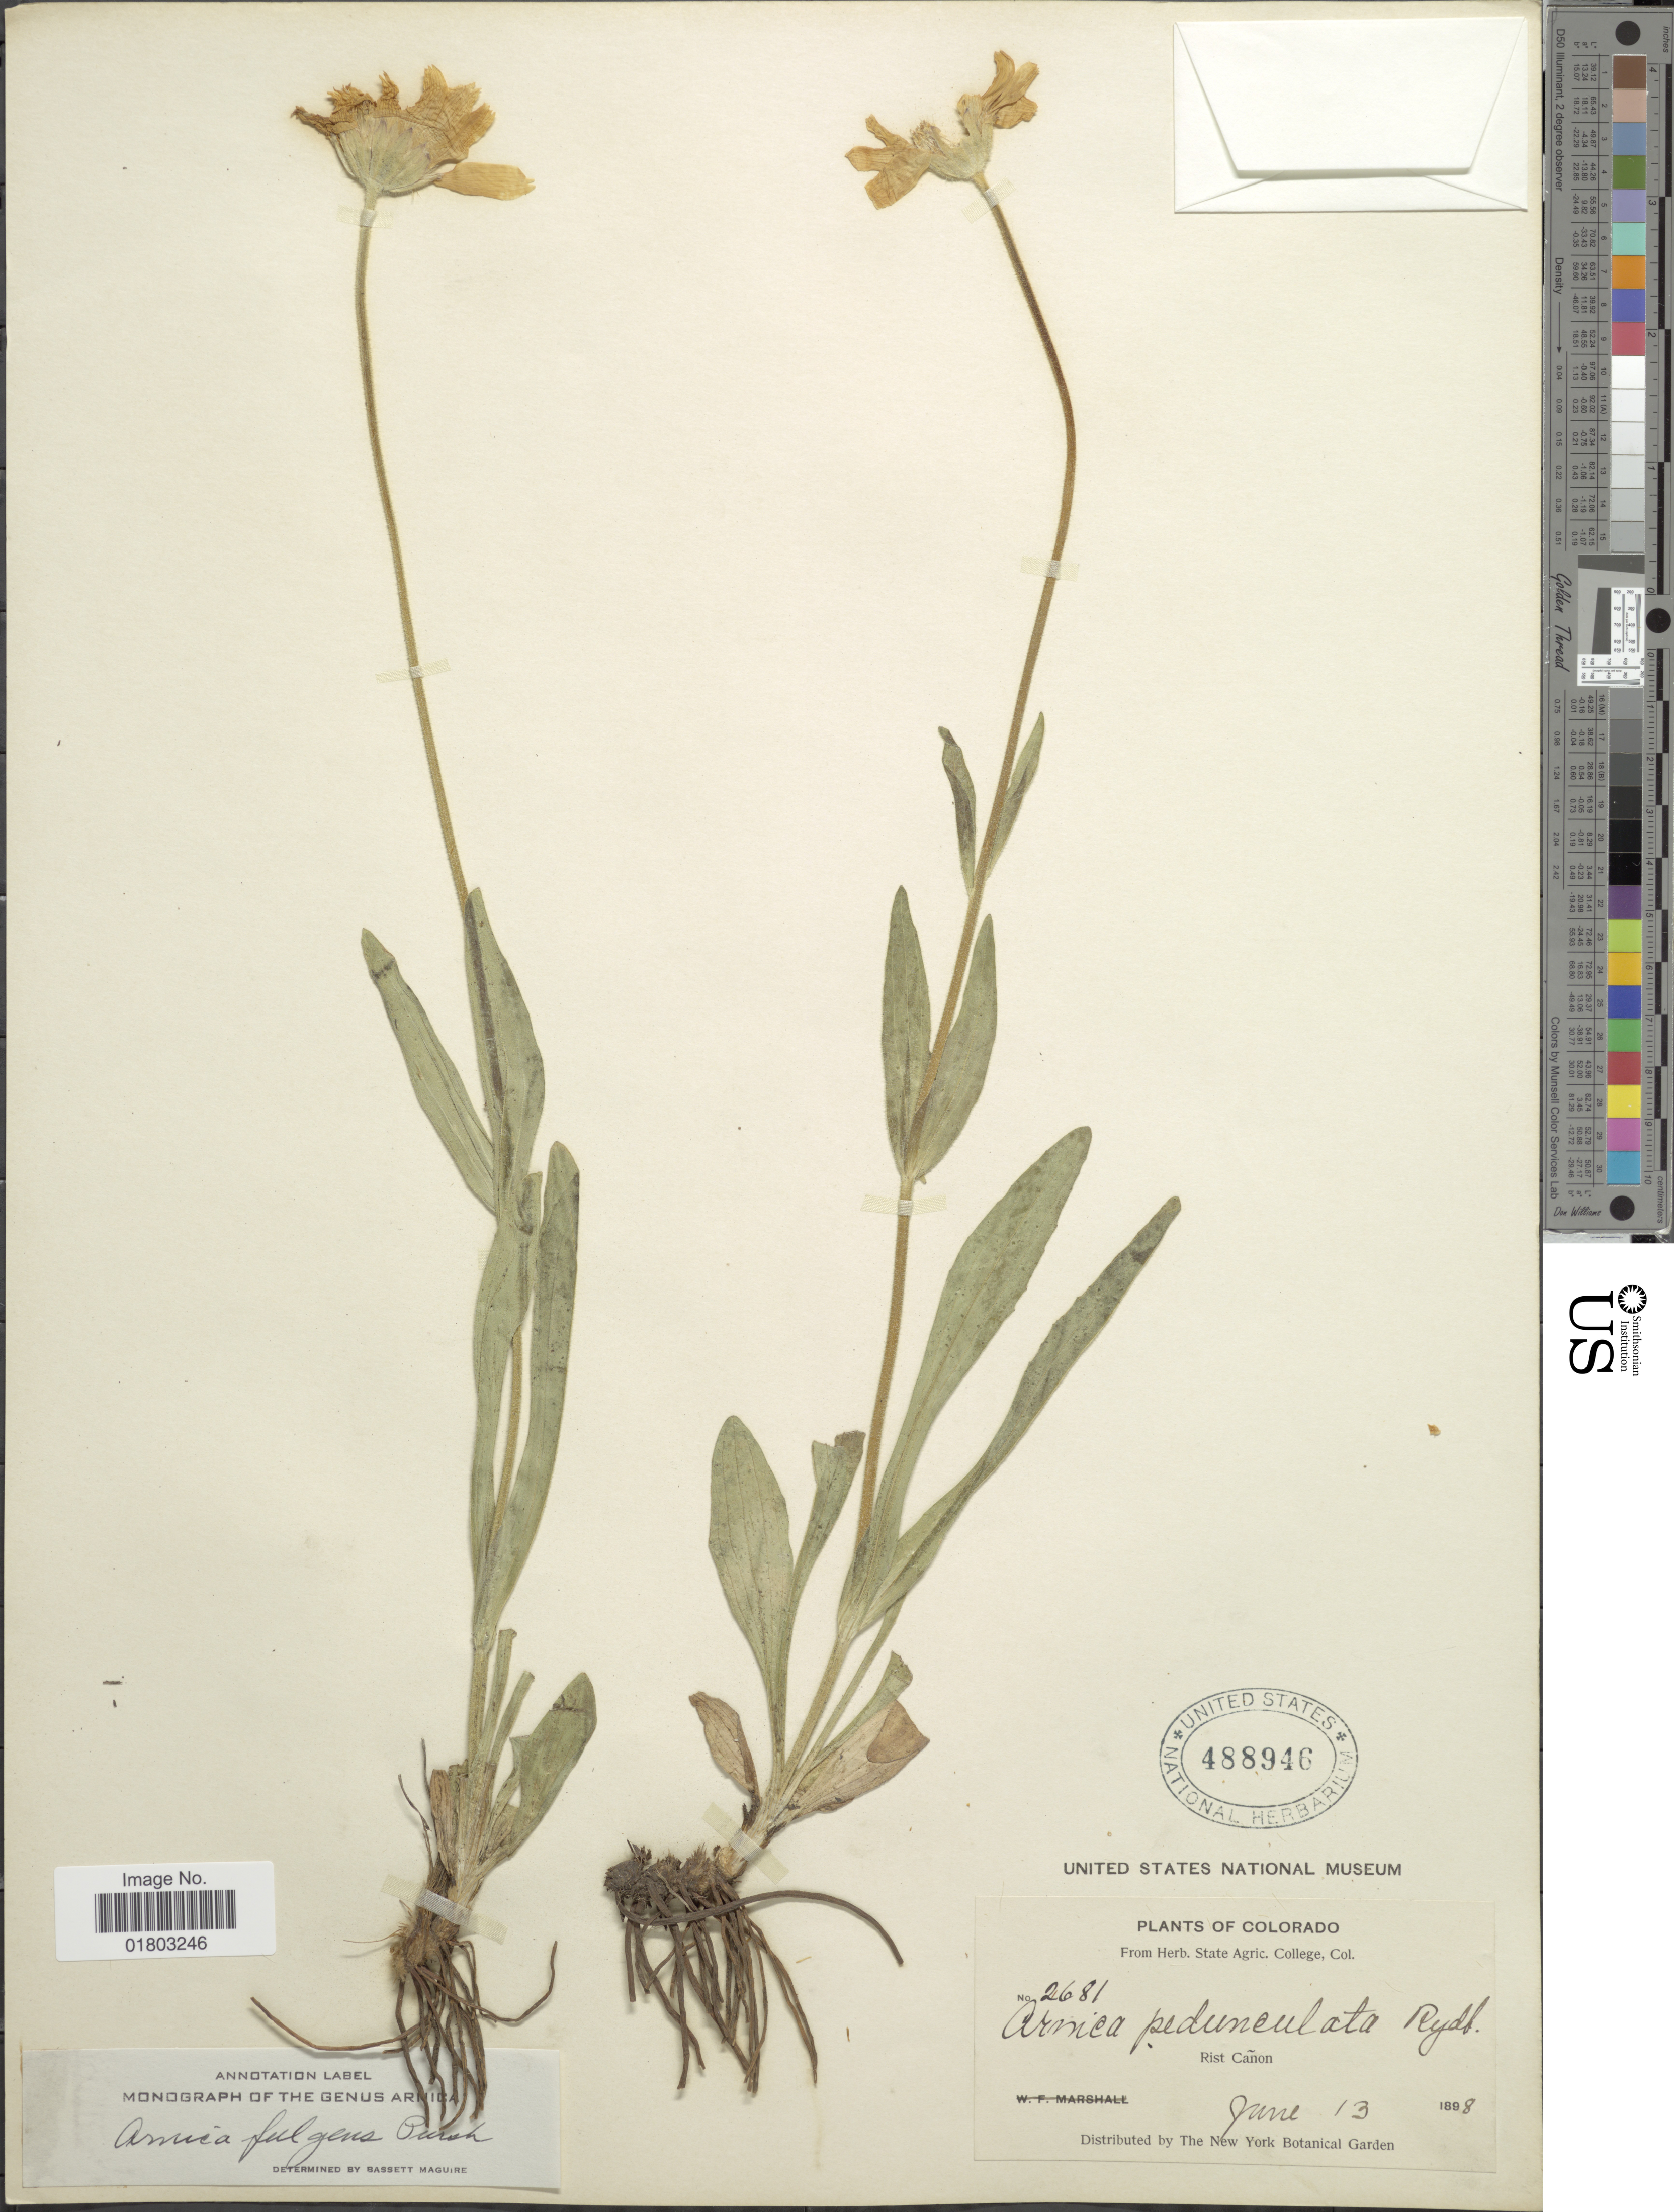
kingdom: Plantae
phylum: Tracheophyta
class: Magnoliopsida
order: Asterales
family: Asteraceae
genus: Arnica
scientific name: Arnica fulgens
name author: Pursh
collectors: ex herb. State Agric. College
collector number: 2681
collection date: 1898-06-13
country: United States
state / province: Colorado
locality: Rist Cañon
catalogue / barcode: US 488946